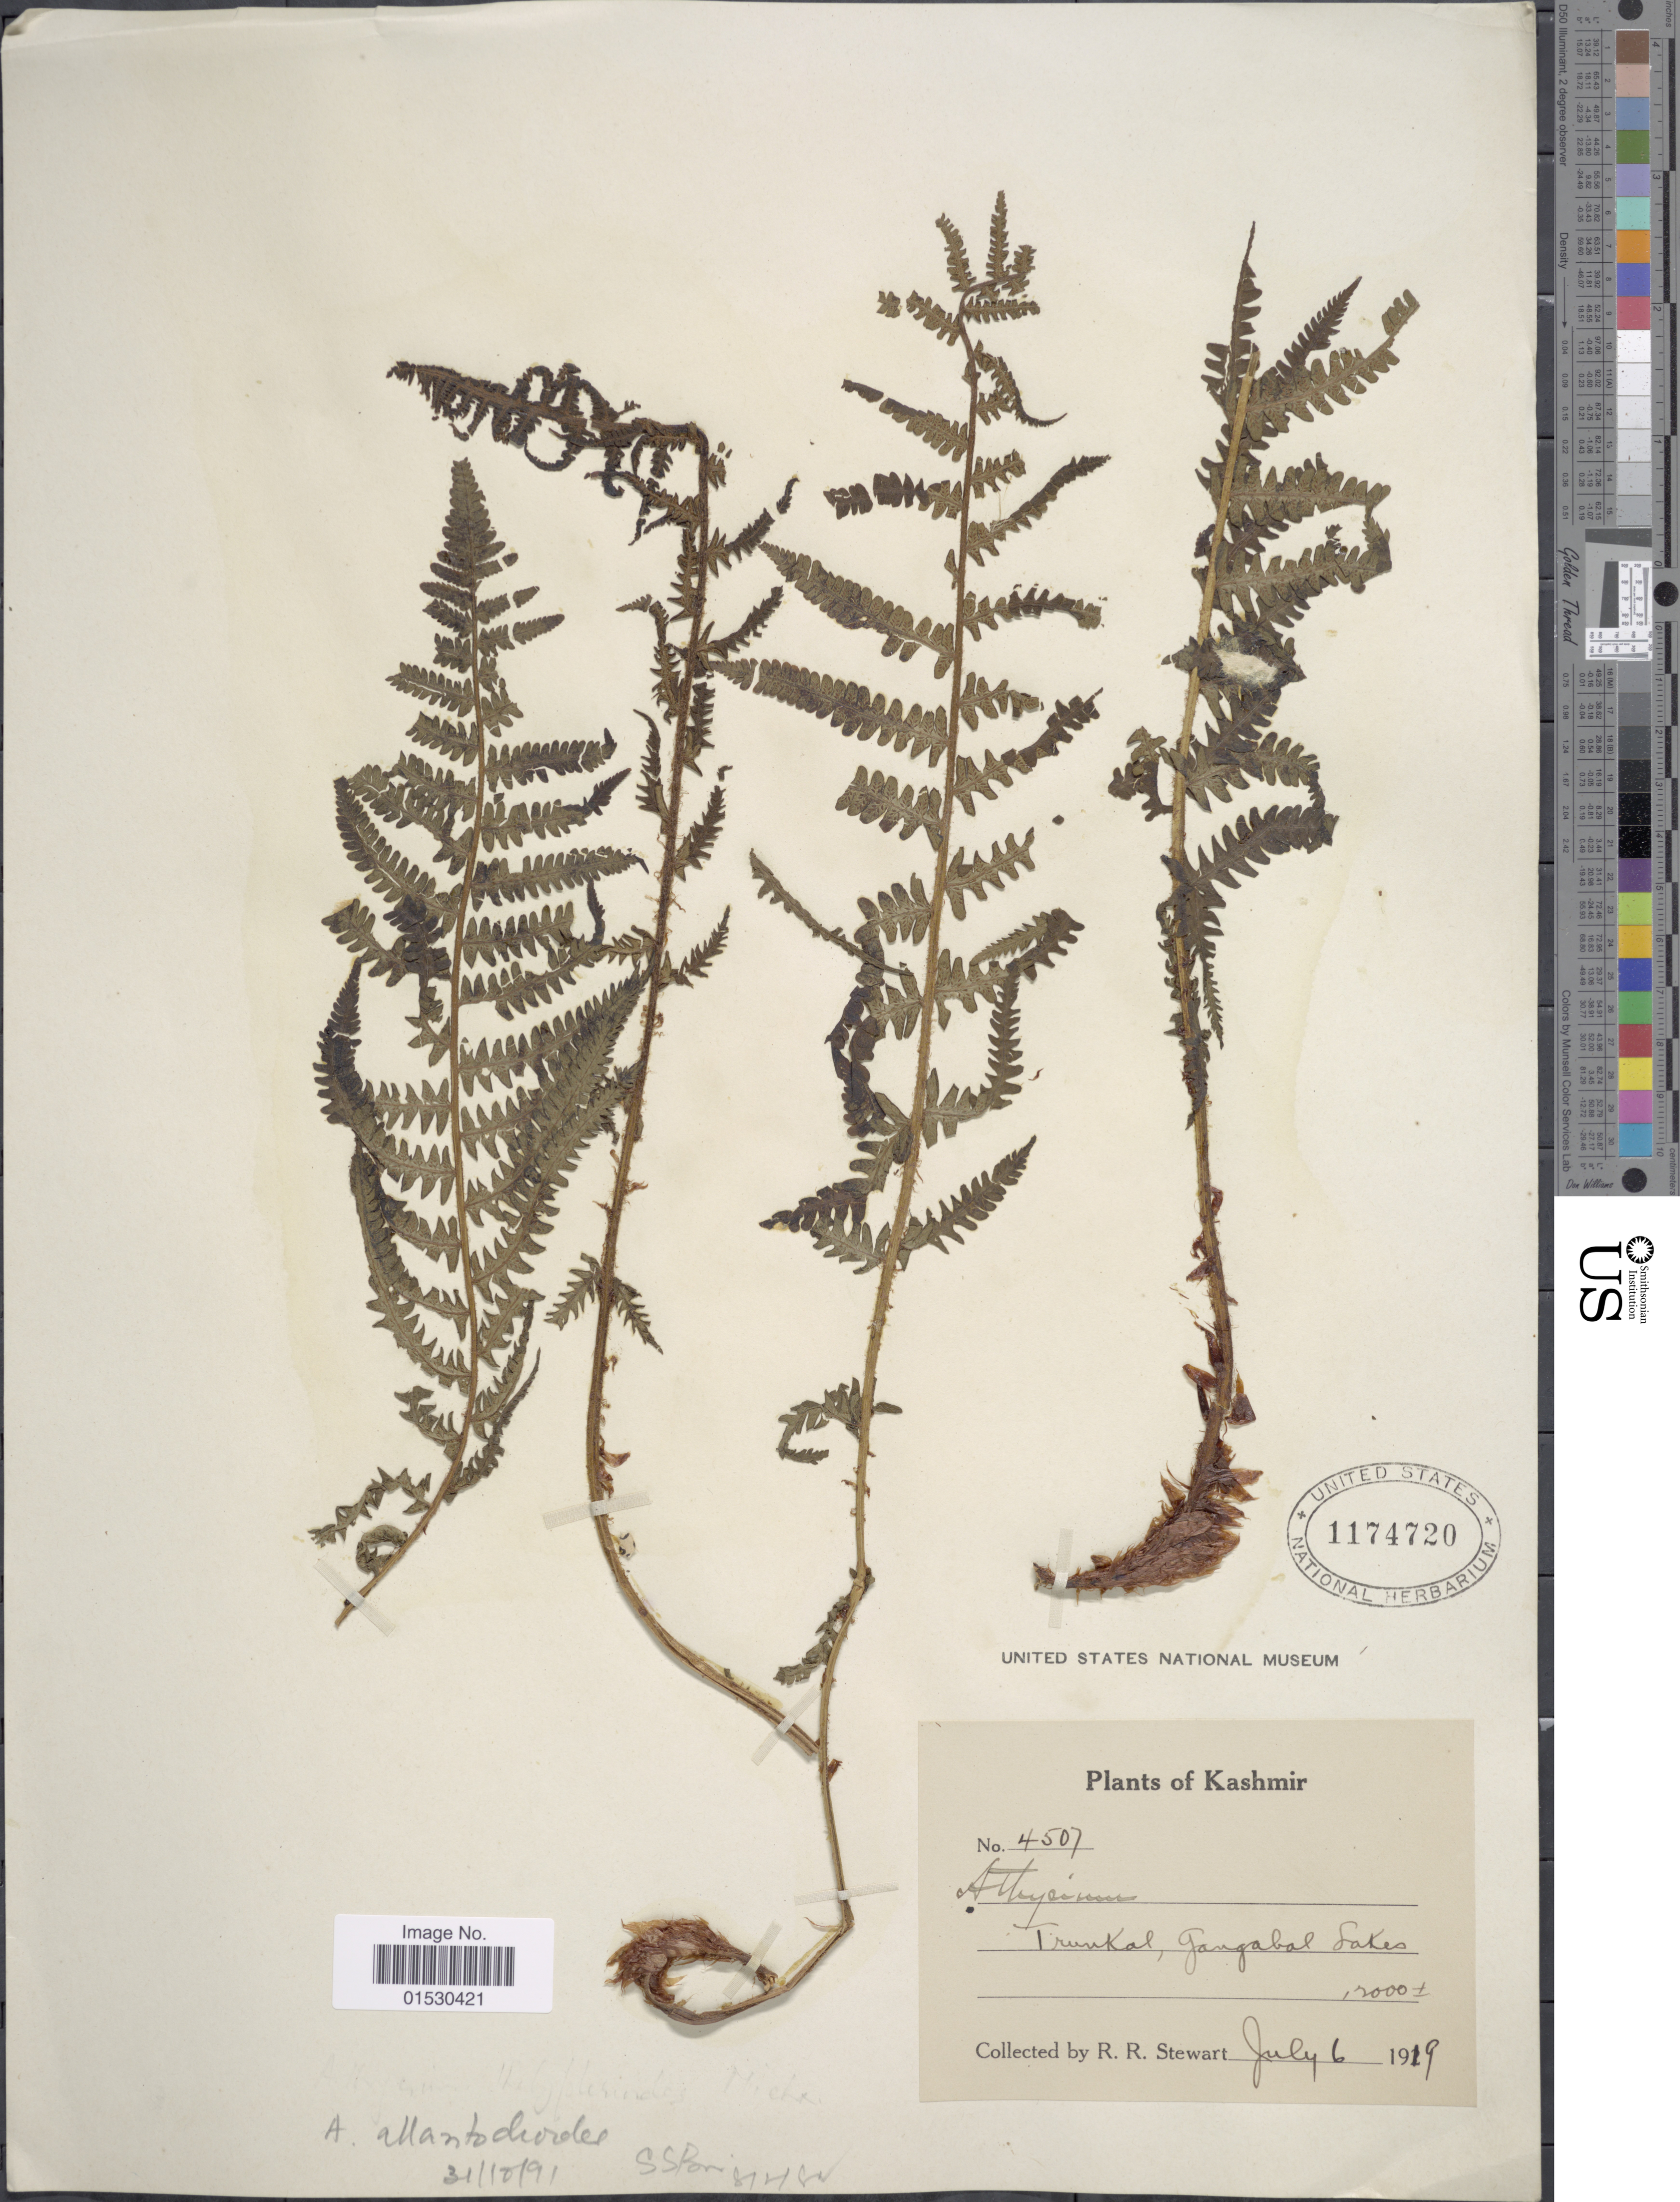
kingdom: Plantae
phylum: Tracheophyta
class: Polypodiopsida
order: Polypodiales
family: Athyriaceae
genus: Athyrium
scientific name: Athyrium allantodioides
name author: Bedd.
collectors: R. R. Stewart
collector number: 4507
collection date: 1919-07-06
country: India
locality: Kashmir, Truvkal, gangabal Lakes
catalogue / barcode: US 1174720